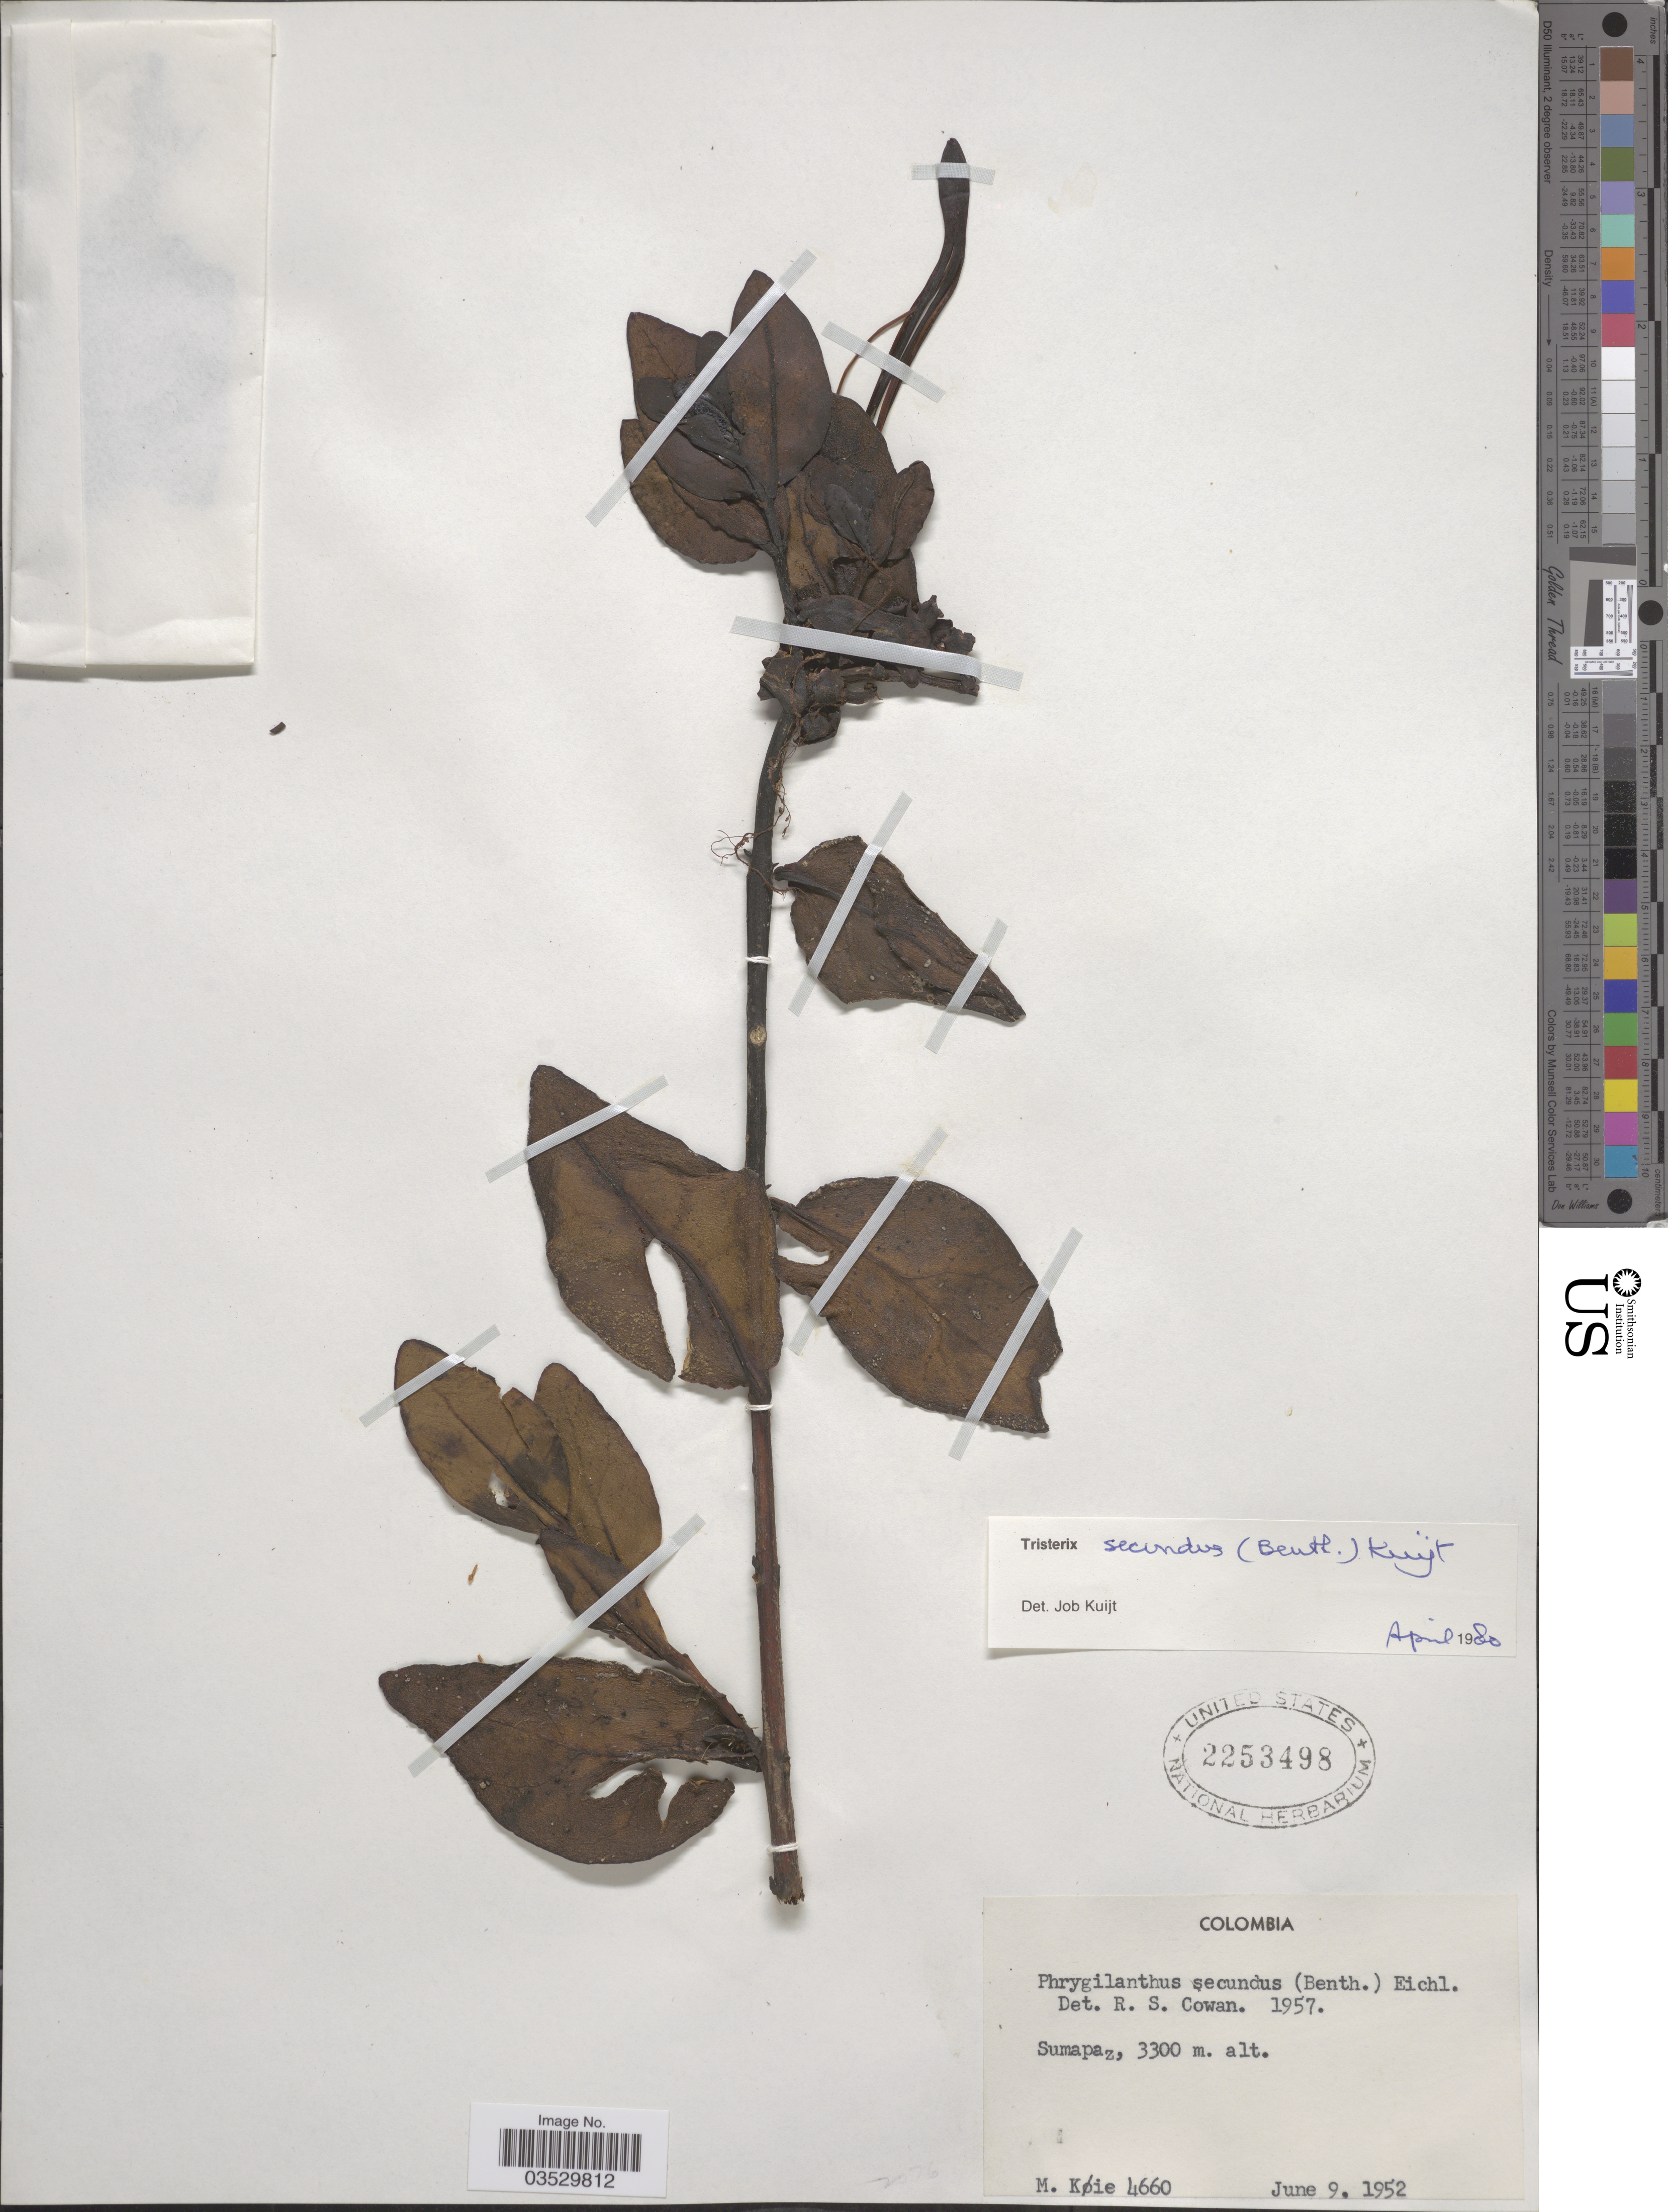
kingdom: Plantae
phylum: Tracheophyta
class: Magnoliopsida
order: Santalales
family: Loranthaceae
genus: Tristerix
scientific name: Tristerix secundus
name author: (Benth.) Kuijt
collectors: M. Köie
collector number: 4660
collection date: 1952-06-09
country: Colombia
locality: Sumapaz.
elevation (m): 3300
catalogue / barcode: US 2253498